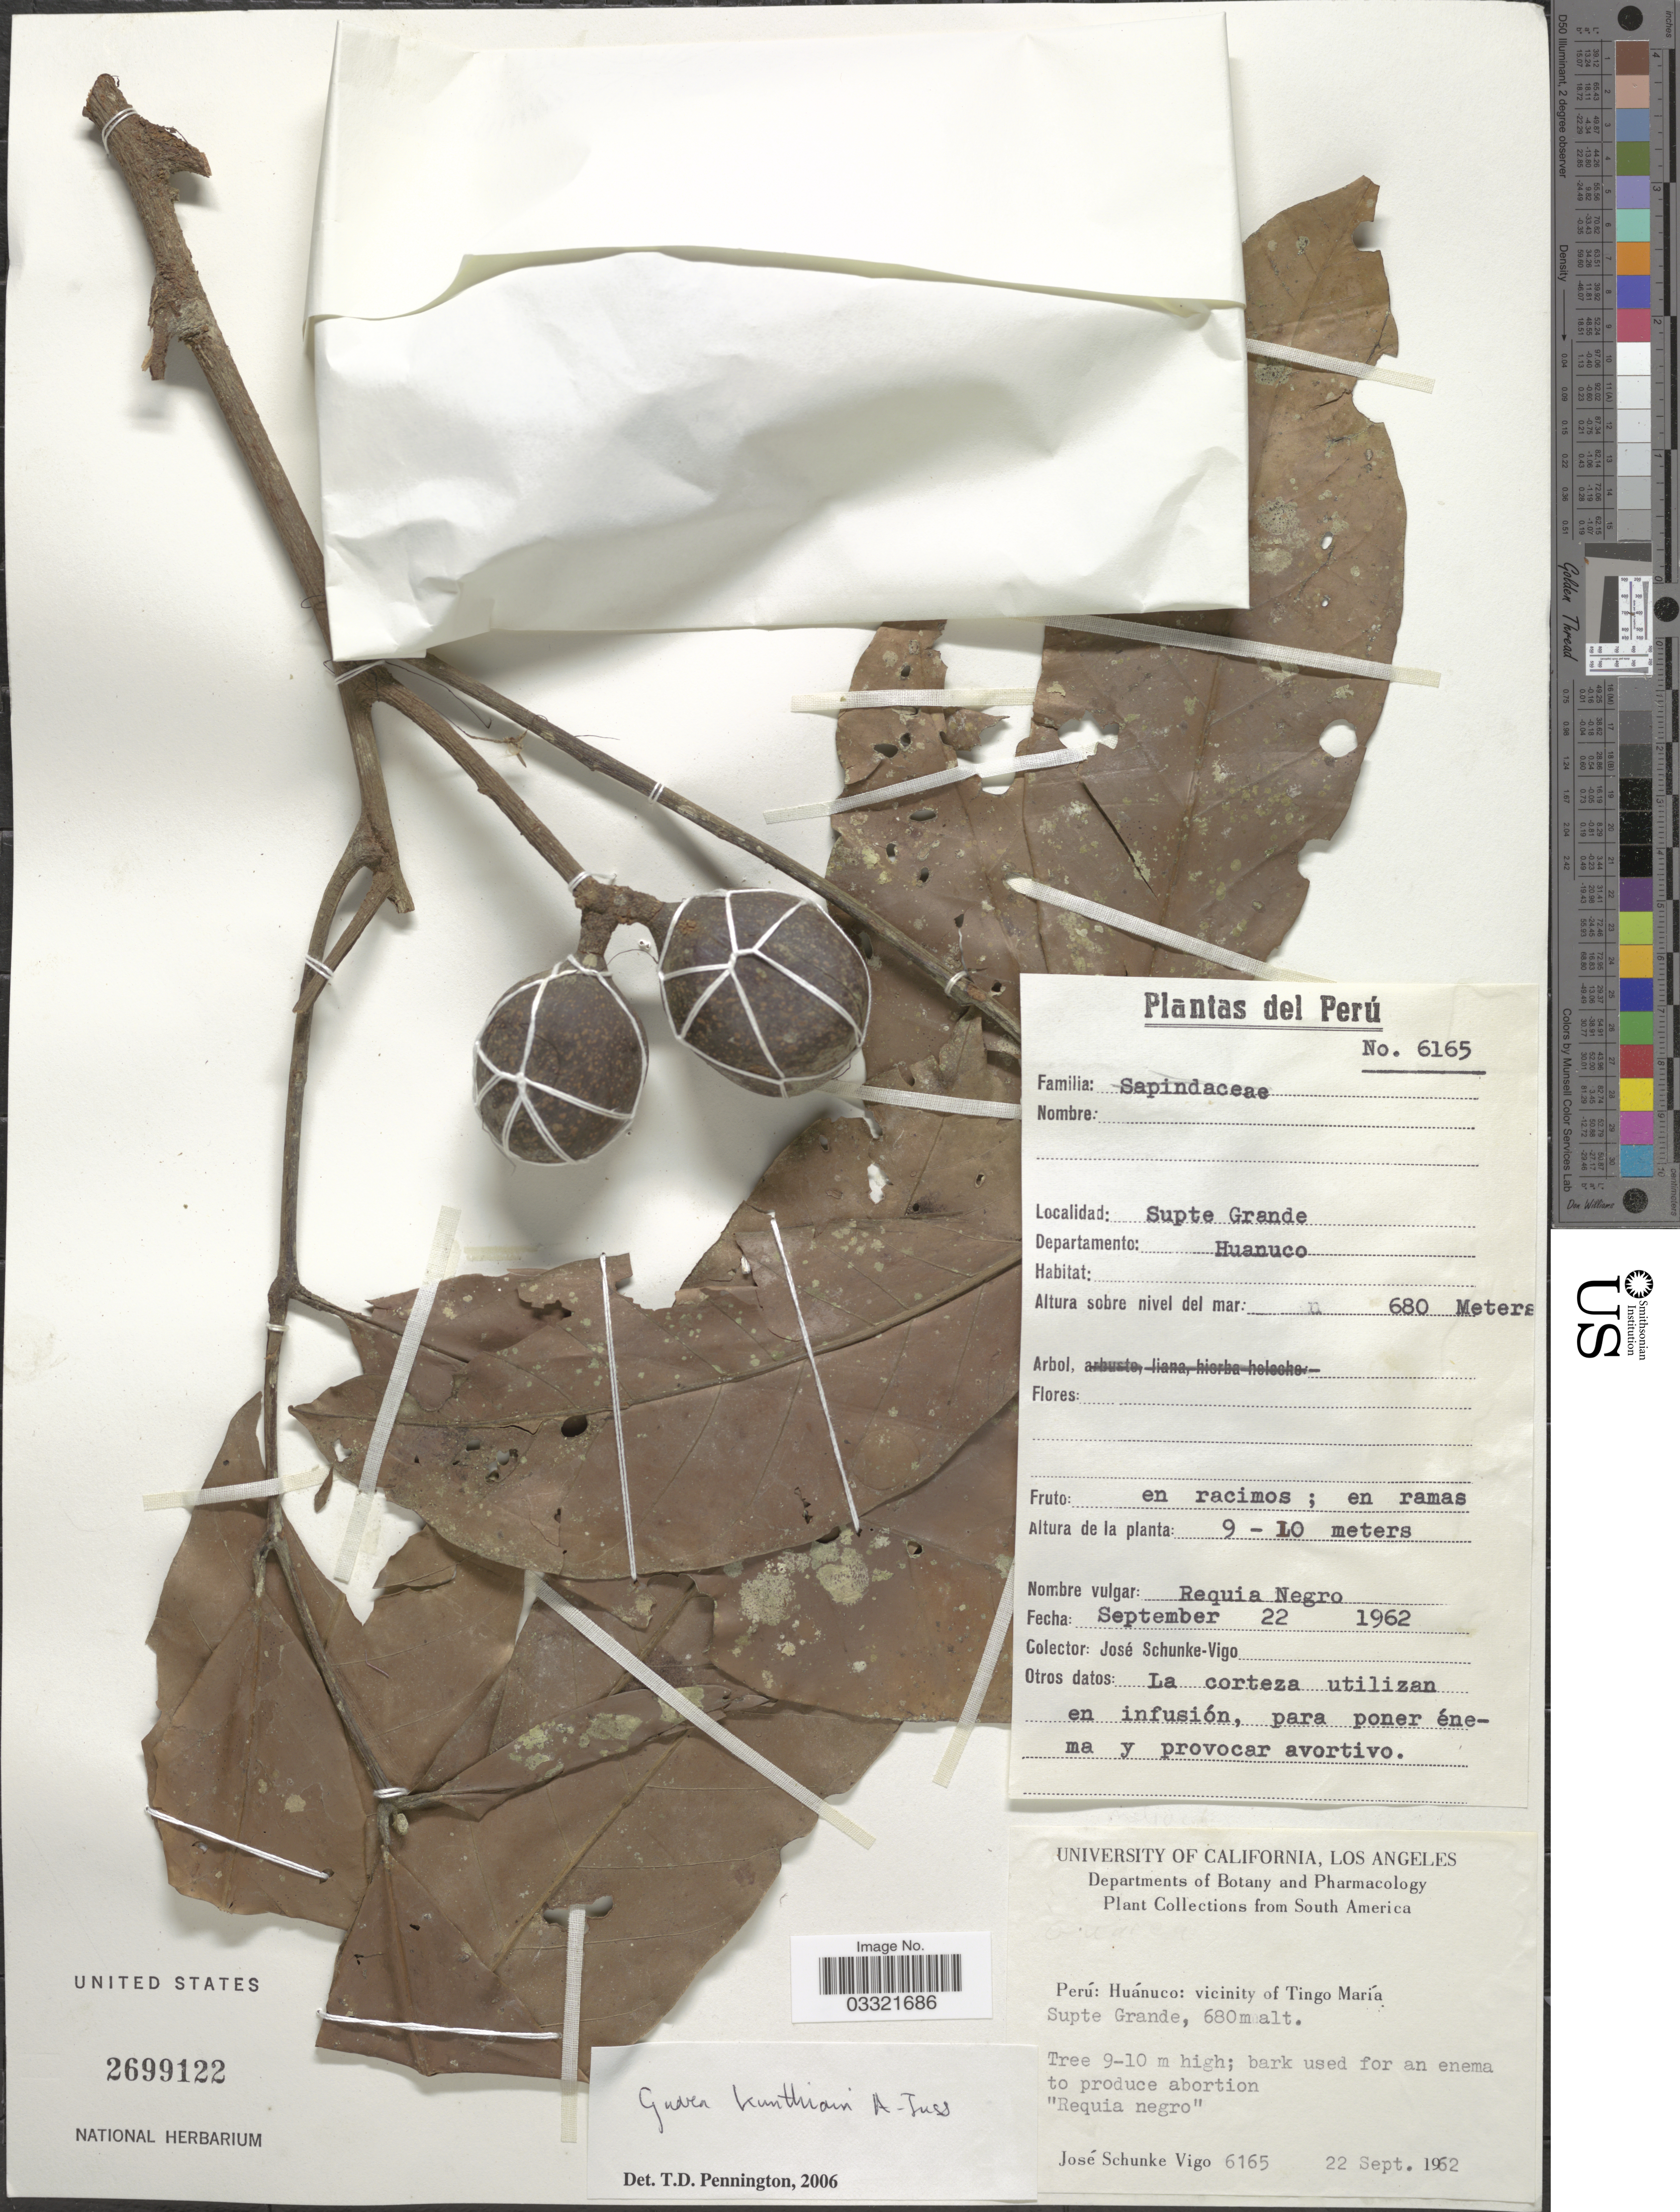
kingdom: Plantae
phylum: Tracheophyta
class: Magnoliopsida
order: Sapindales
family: Meliaceae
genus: Guarea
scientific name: Guarea kunthiana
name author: A. Juss.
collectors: J. Schunke Vigo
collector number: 6165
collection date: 1962-09-22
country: Peru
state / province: Huánuco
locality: Supte Grande, Departamento: Huanuco. Vicinity of Tingo María.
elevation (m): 680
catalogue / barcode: US 3699122